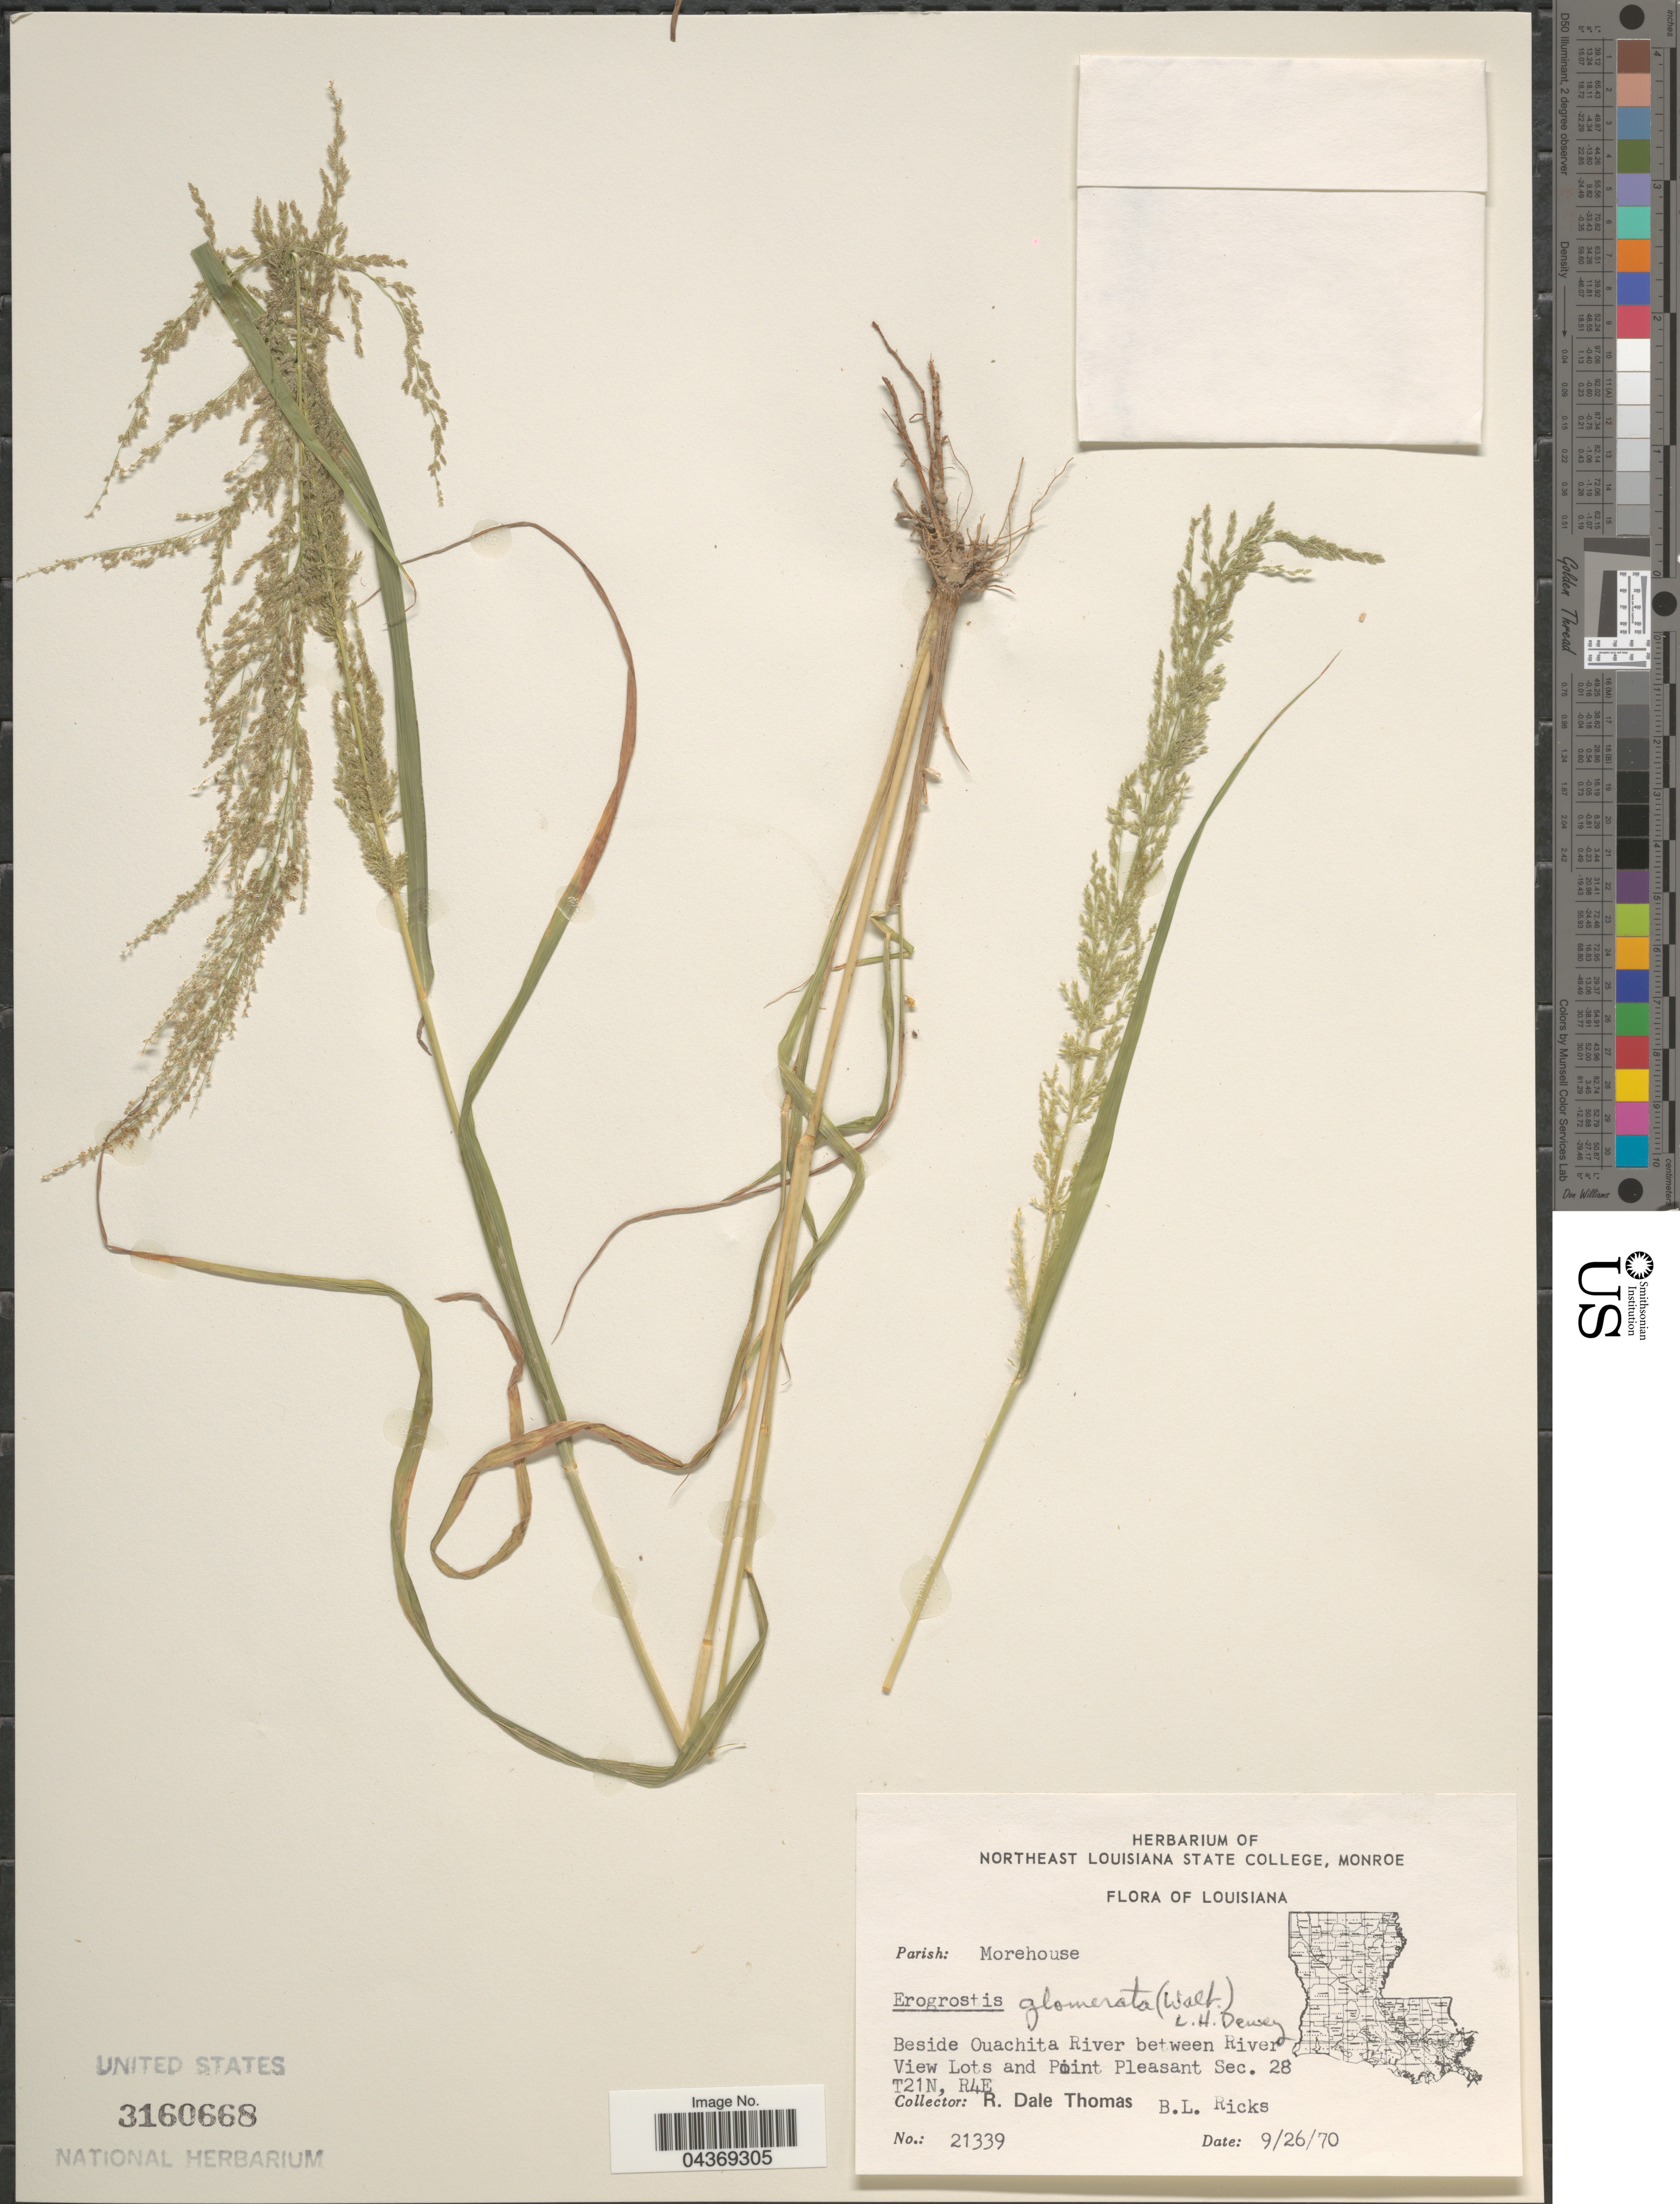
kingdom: Plantae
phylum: Tracheophyta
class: Liliopsida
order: Poales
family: Poaceae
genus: Eragrostis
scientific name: Eragrostis japonica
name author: (Thunb.) Trin.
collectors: R. Thomas & B. Ricks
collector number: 21339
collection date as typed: Transcribed d/m/y: 26/9/70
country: United States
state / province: Louisiana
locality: Parish: Morehouse. Beside Ouachita River between River View Lots and Point Pleasant Sec. 28. T21N, R4E.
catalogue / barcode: US 3160668